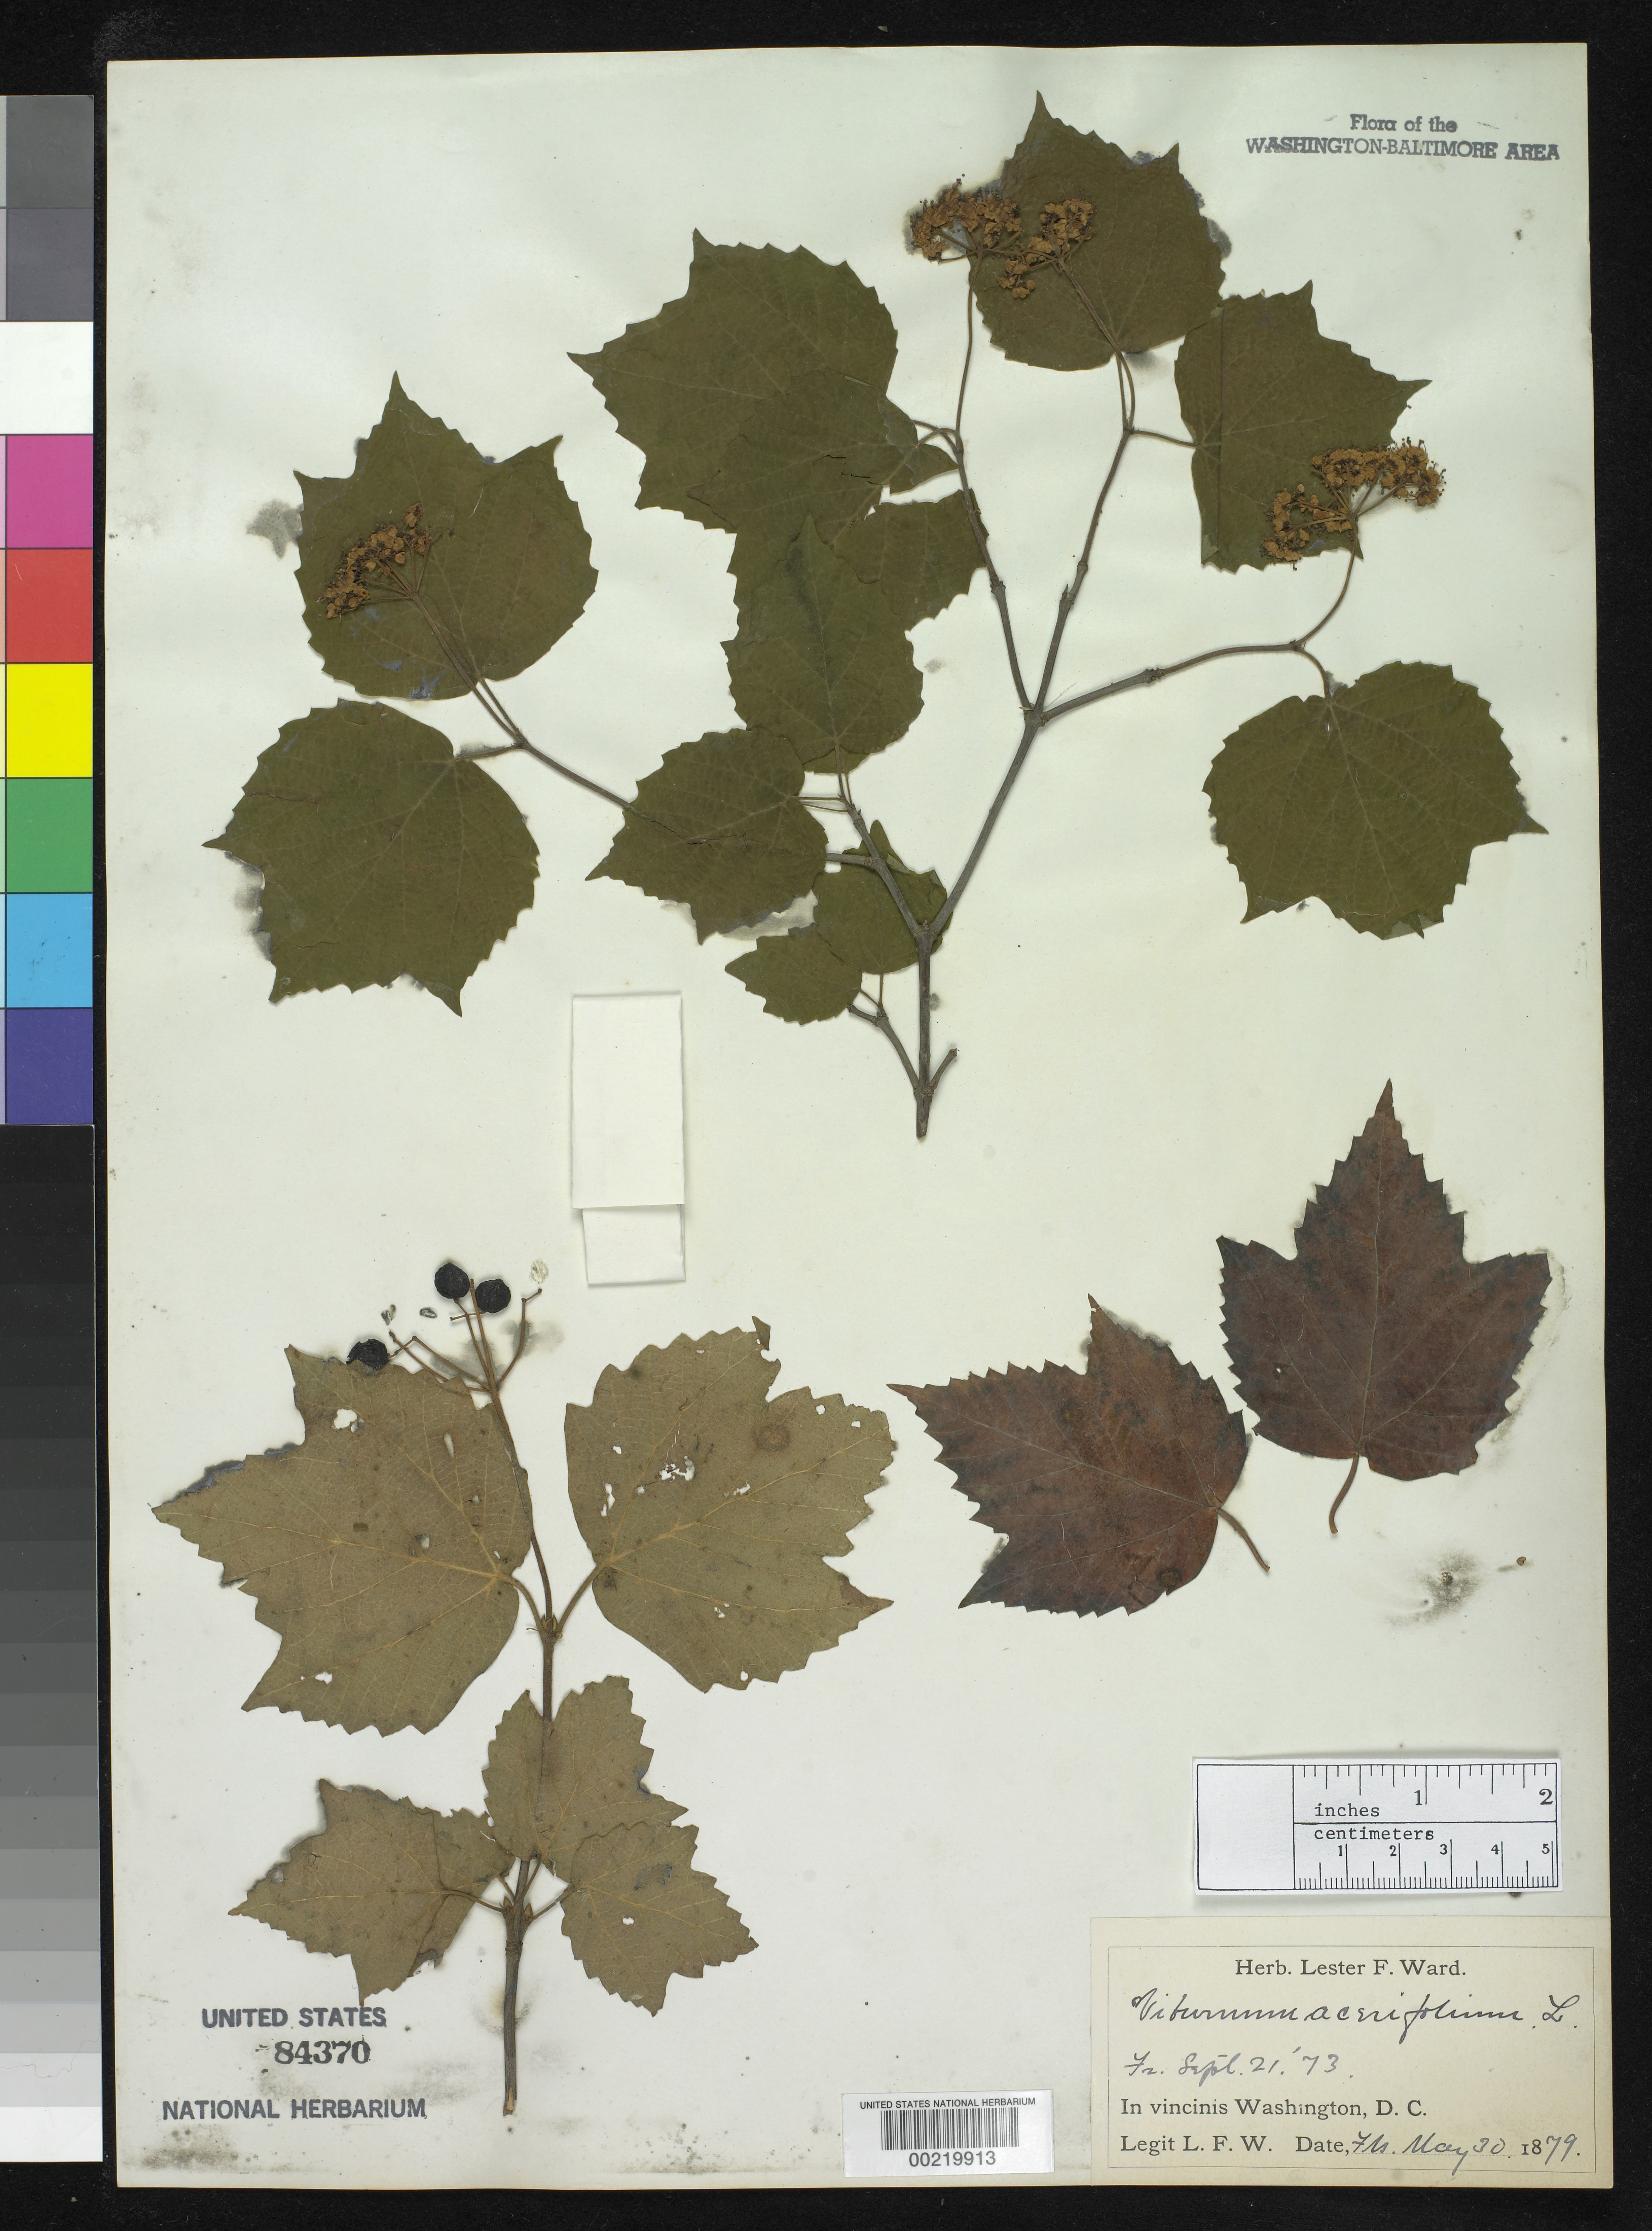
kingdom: Plantae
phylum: Tracheophyta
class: Magnoliopsida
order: Dipsacales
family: Viburnaceae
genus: Viburnum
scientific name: Viburnum acerifolium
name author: L.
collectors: L. F. Ward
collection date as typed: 21 Sep 1873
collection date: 1873-09-21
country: United States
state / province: District of Columbia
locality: Washington DC Area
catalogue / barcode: US 84370